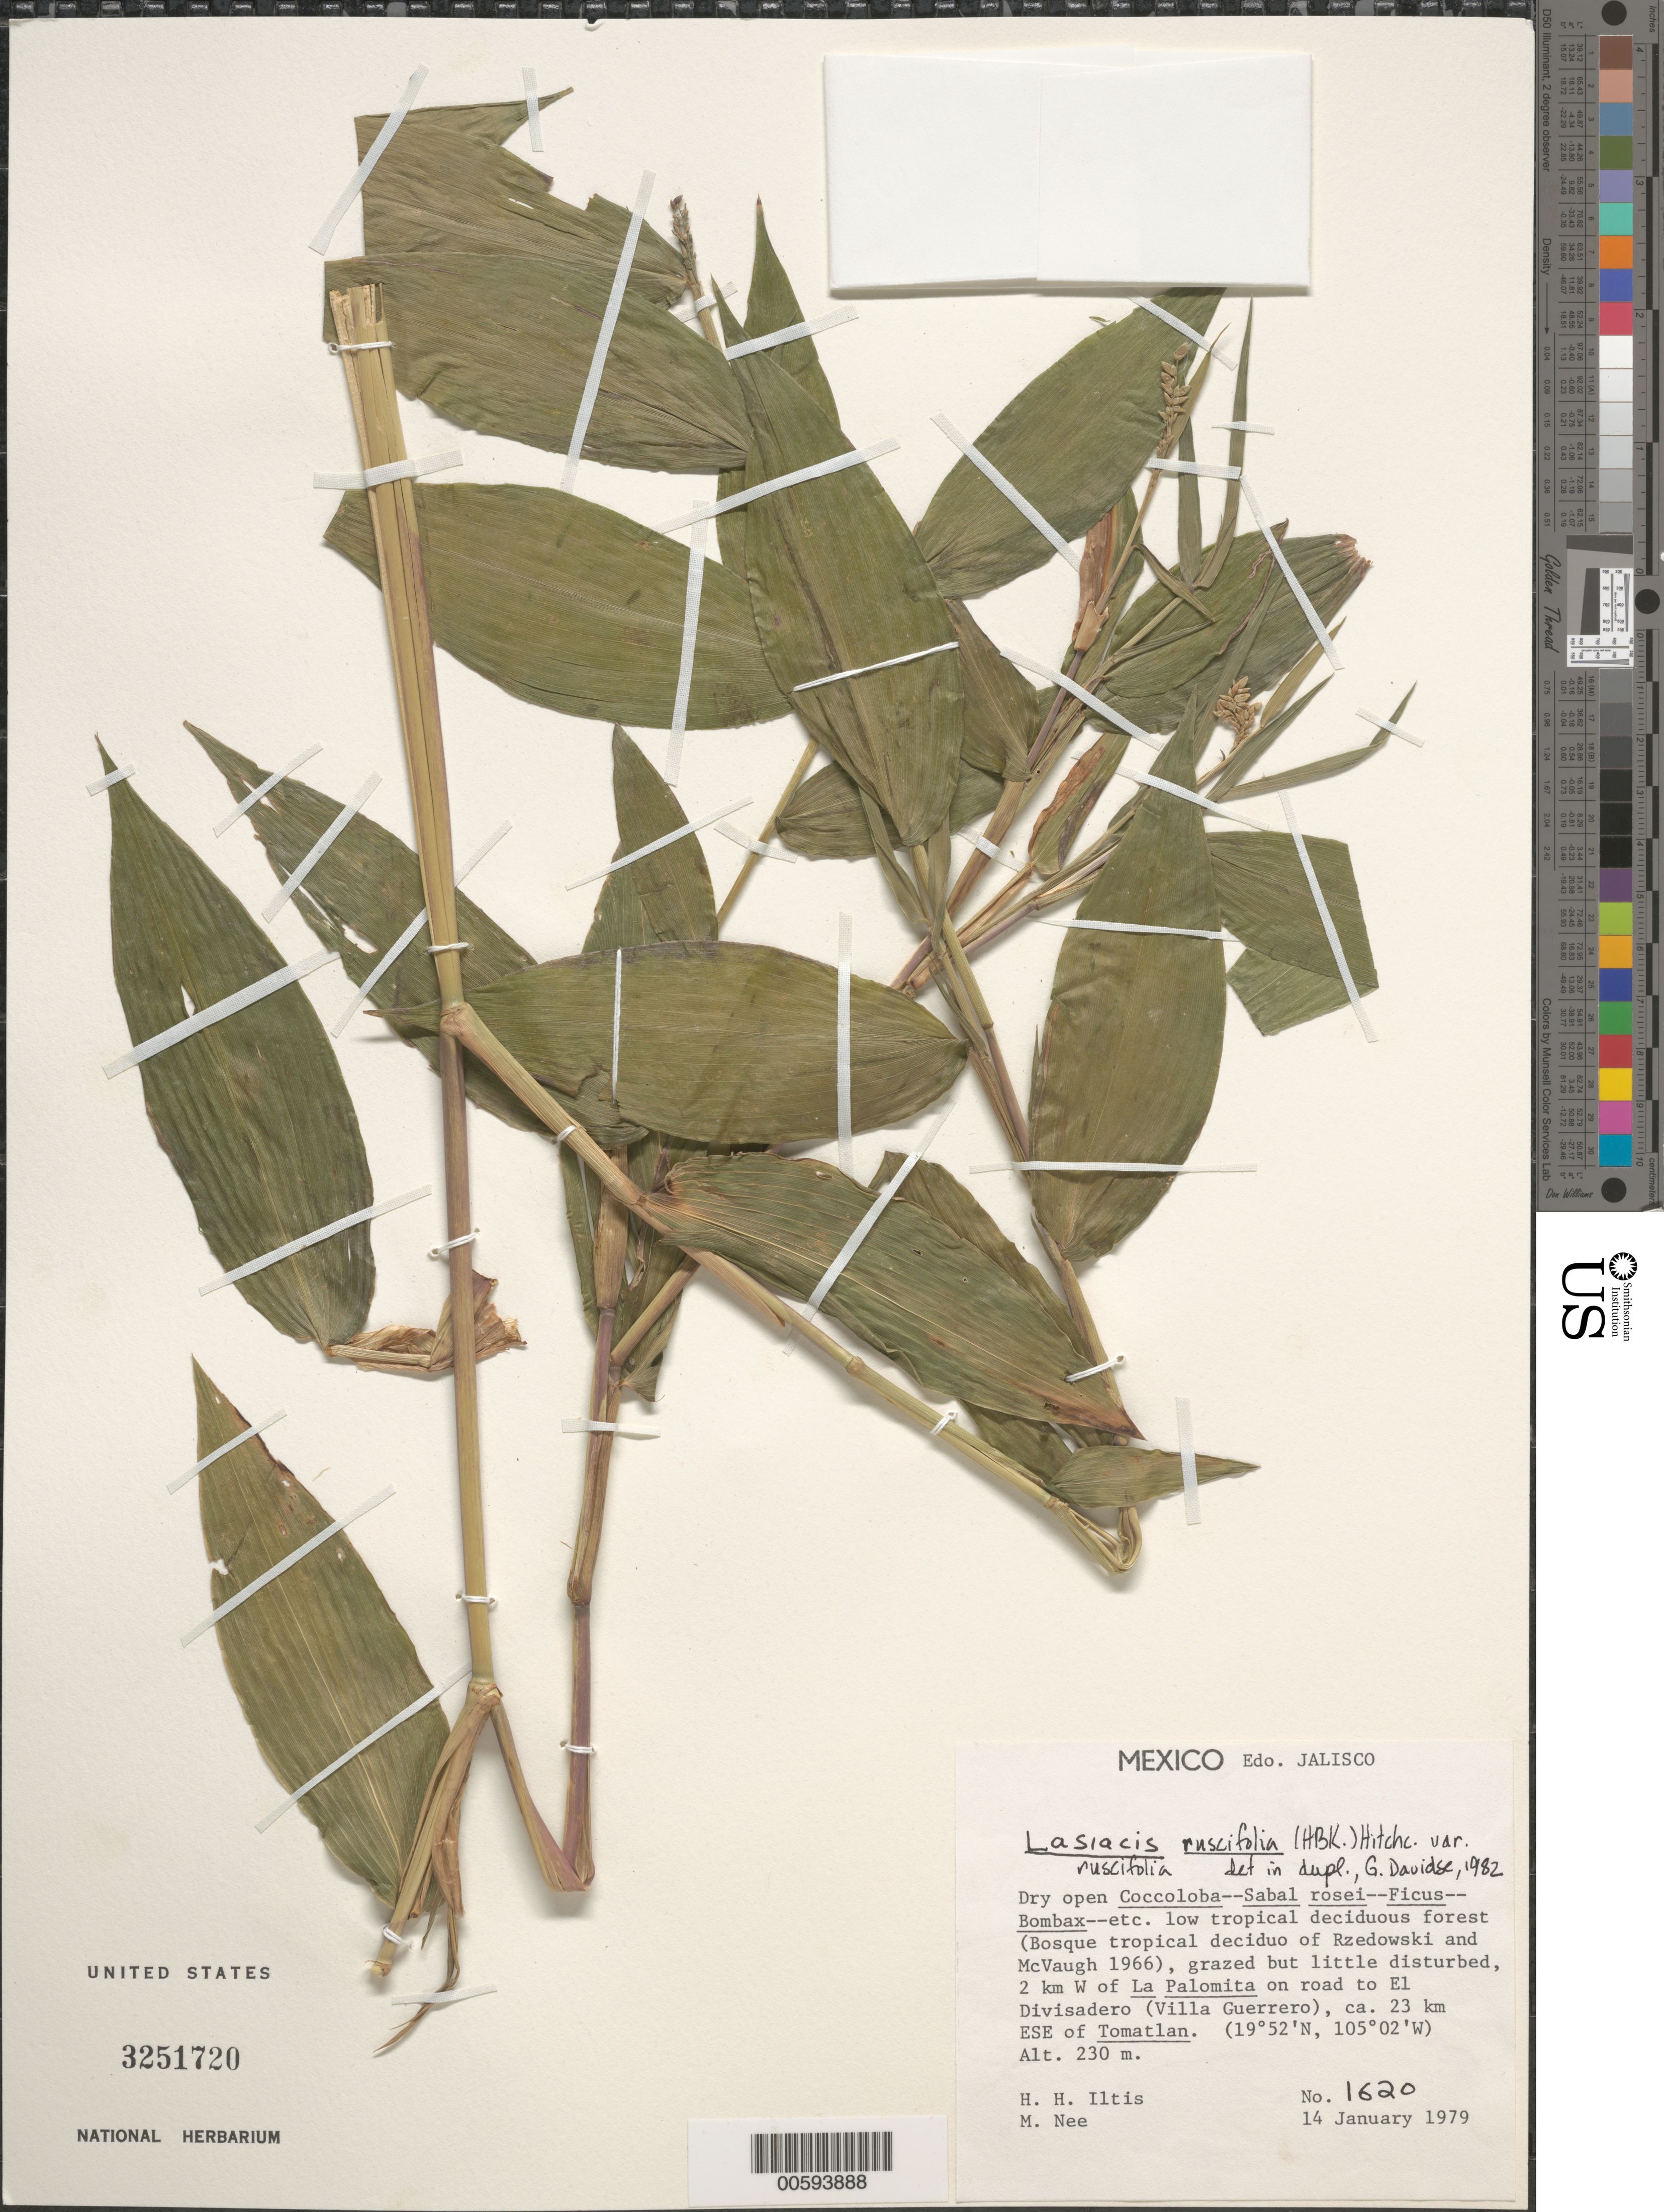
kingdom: Plantae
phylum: Tracheophyta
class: Liliopsida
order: Poales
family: Poaceae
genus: Lasiacis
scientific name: Lasiacis ruscifolia var. ruscifolia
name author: (Kunth) Hitchc.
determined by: Davidse, Gerrit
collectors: H. H. Iltis & M. Nee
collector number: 1620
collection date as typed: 14 Jan 1979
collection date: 1979-01-14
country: Mexico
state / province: Jalisco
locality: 2 km W of La Palomita on road to El Divisadero (Villa Guerrero), ca 23 km ESE of Tomatlan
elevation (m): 230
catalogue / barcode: US 3251720